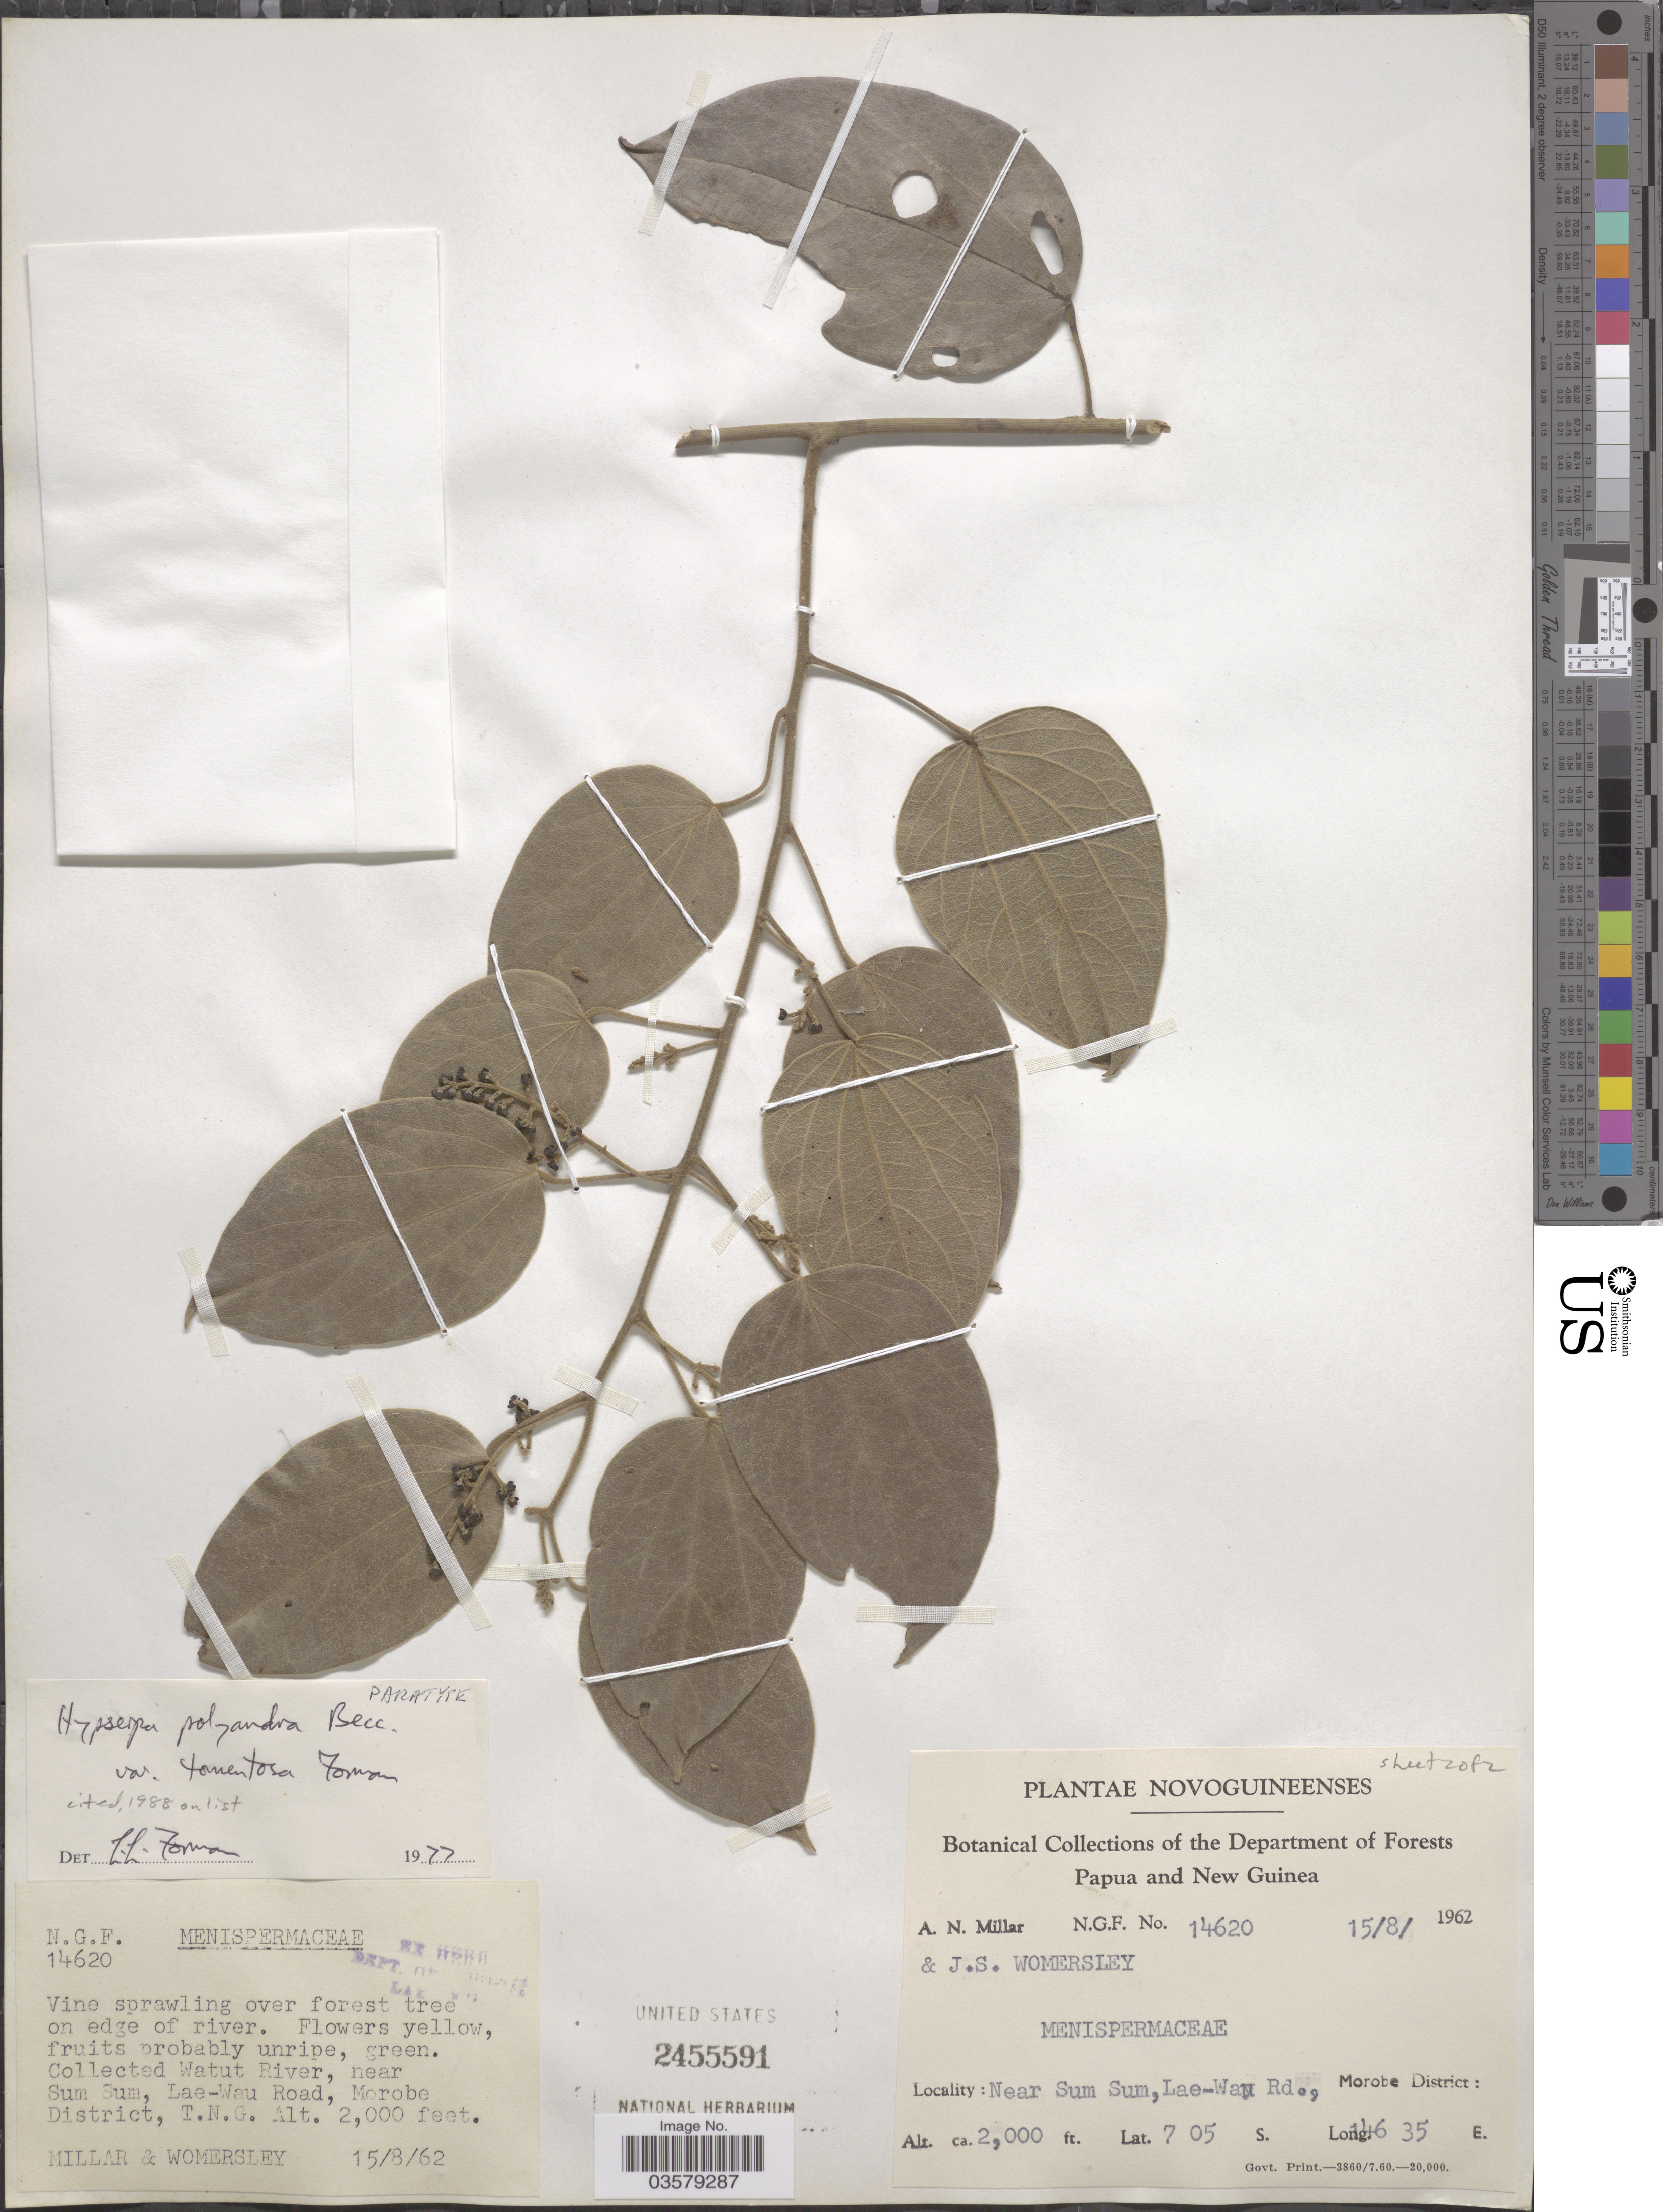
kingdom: Plantae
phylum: Tracheophyta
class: Magnoliopsida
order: Ranunculales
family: Menispermaceae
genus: Hypserpa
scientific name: Hypserpa polyandra var. tomentosa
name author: Forman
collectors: A. Millar & J. S. Womersley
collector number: NGF 14620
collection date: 1962-08-15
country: Papua New Guinea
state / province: Morobe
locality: New Guinea. Watut River, near Sum Sum, Lae-Wau Road, Morobe District, T. N. G.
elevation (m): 610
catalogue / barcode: US 2455591